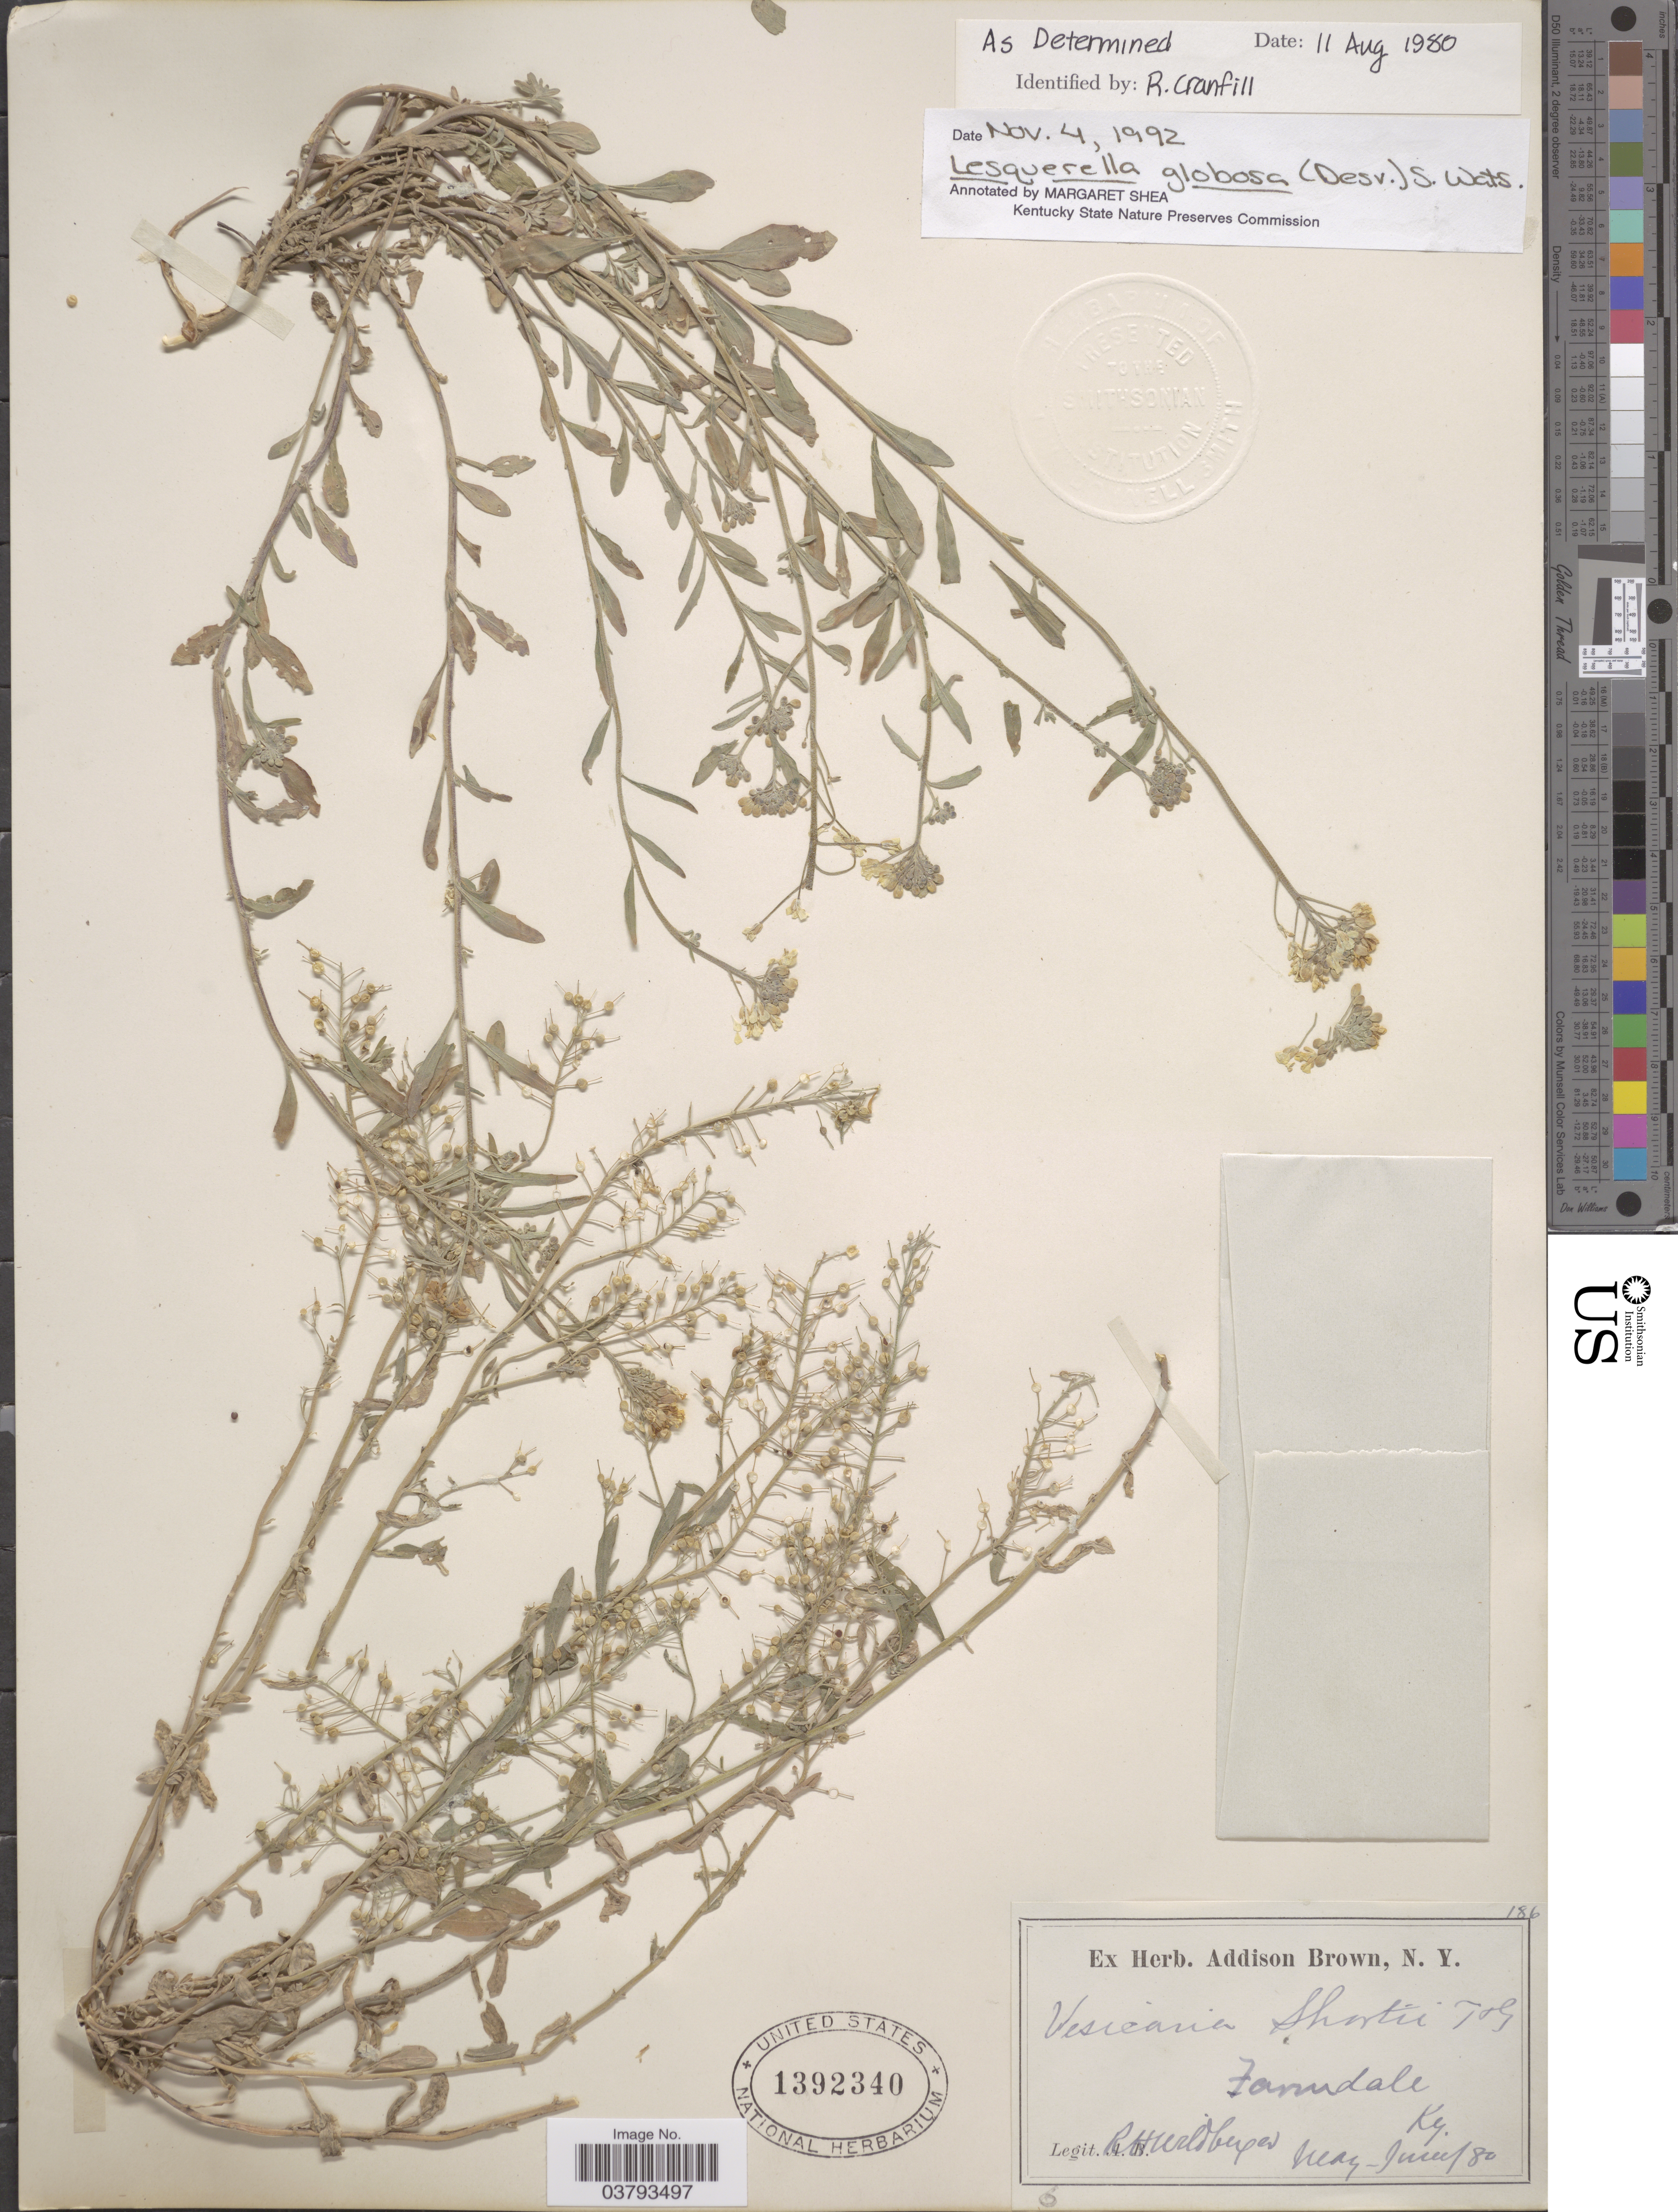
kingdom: Plantae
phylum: Tracheophyta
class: Magnoliopsida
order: Brassicales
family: Brassicaceae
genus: Lesquerella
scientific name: Lesquerella globosa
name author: (Desv.) S. Watson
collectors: R. Wildberger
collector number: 186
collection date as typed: Transcribed d/m/y: /5/80 to /6/80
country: United States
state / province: Kentucky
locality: Farmdale.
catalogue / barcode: US 1392340